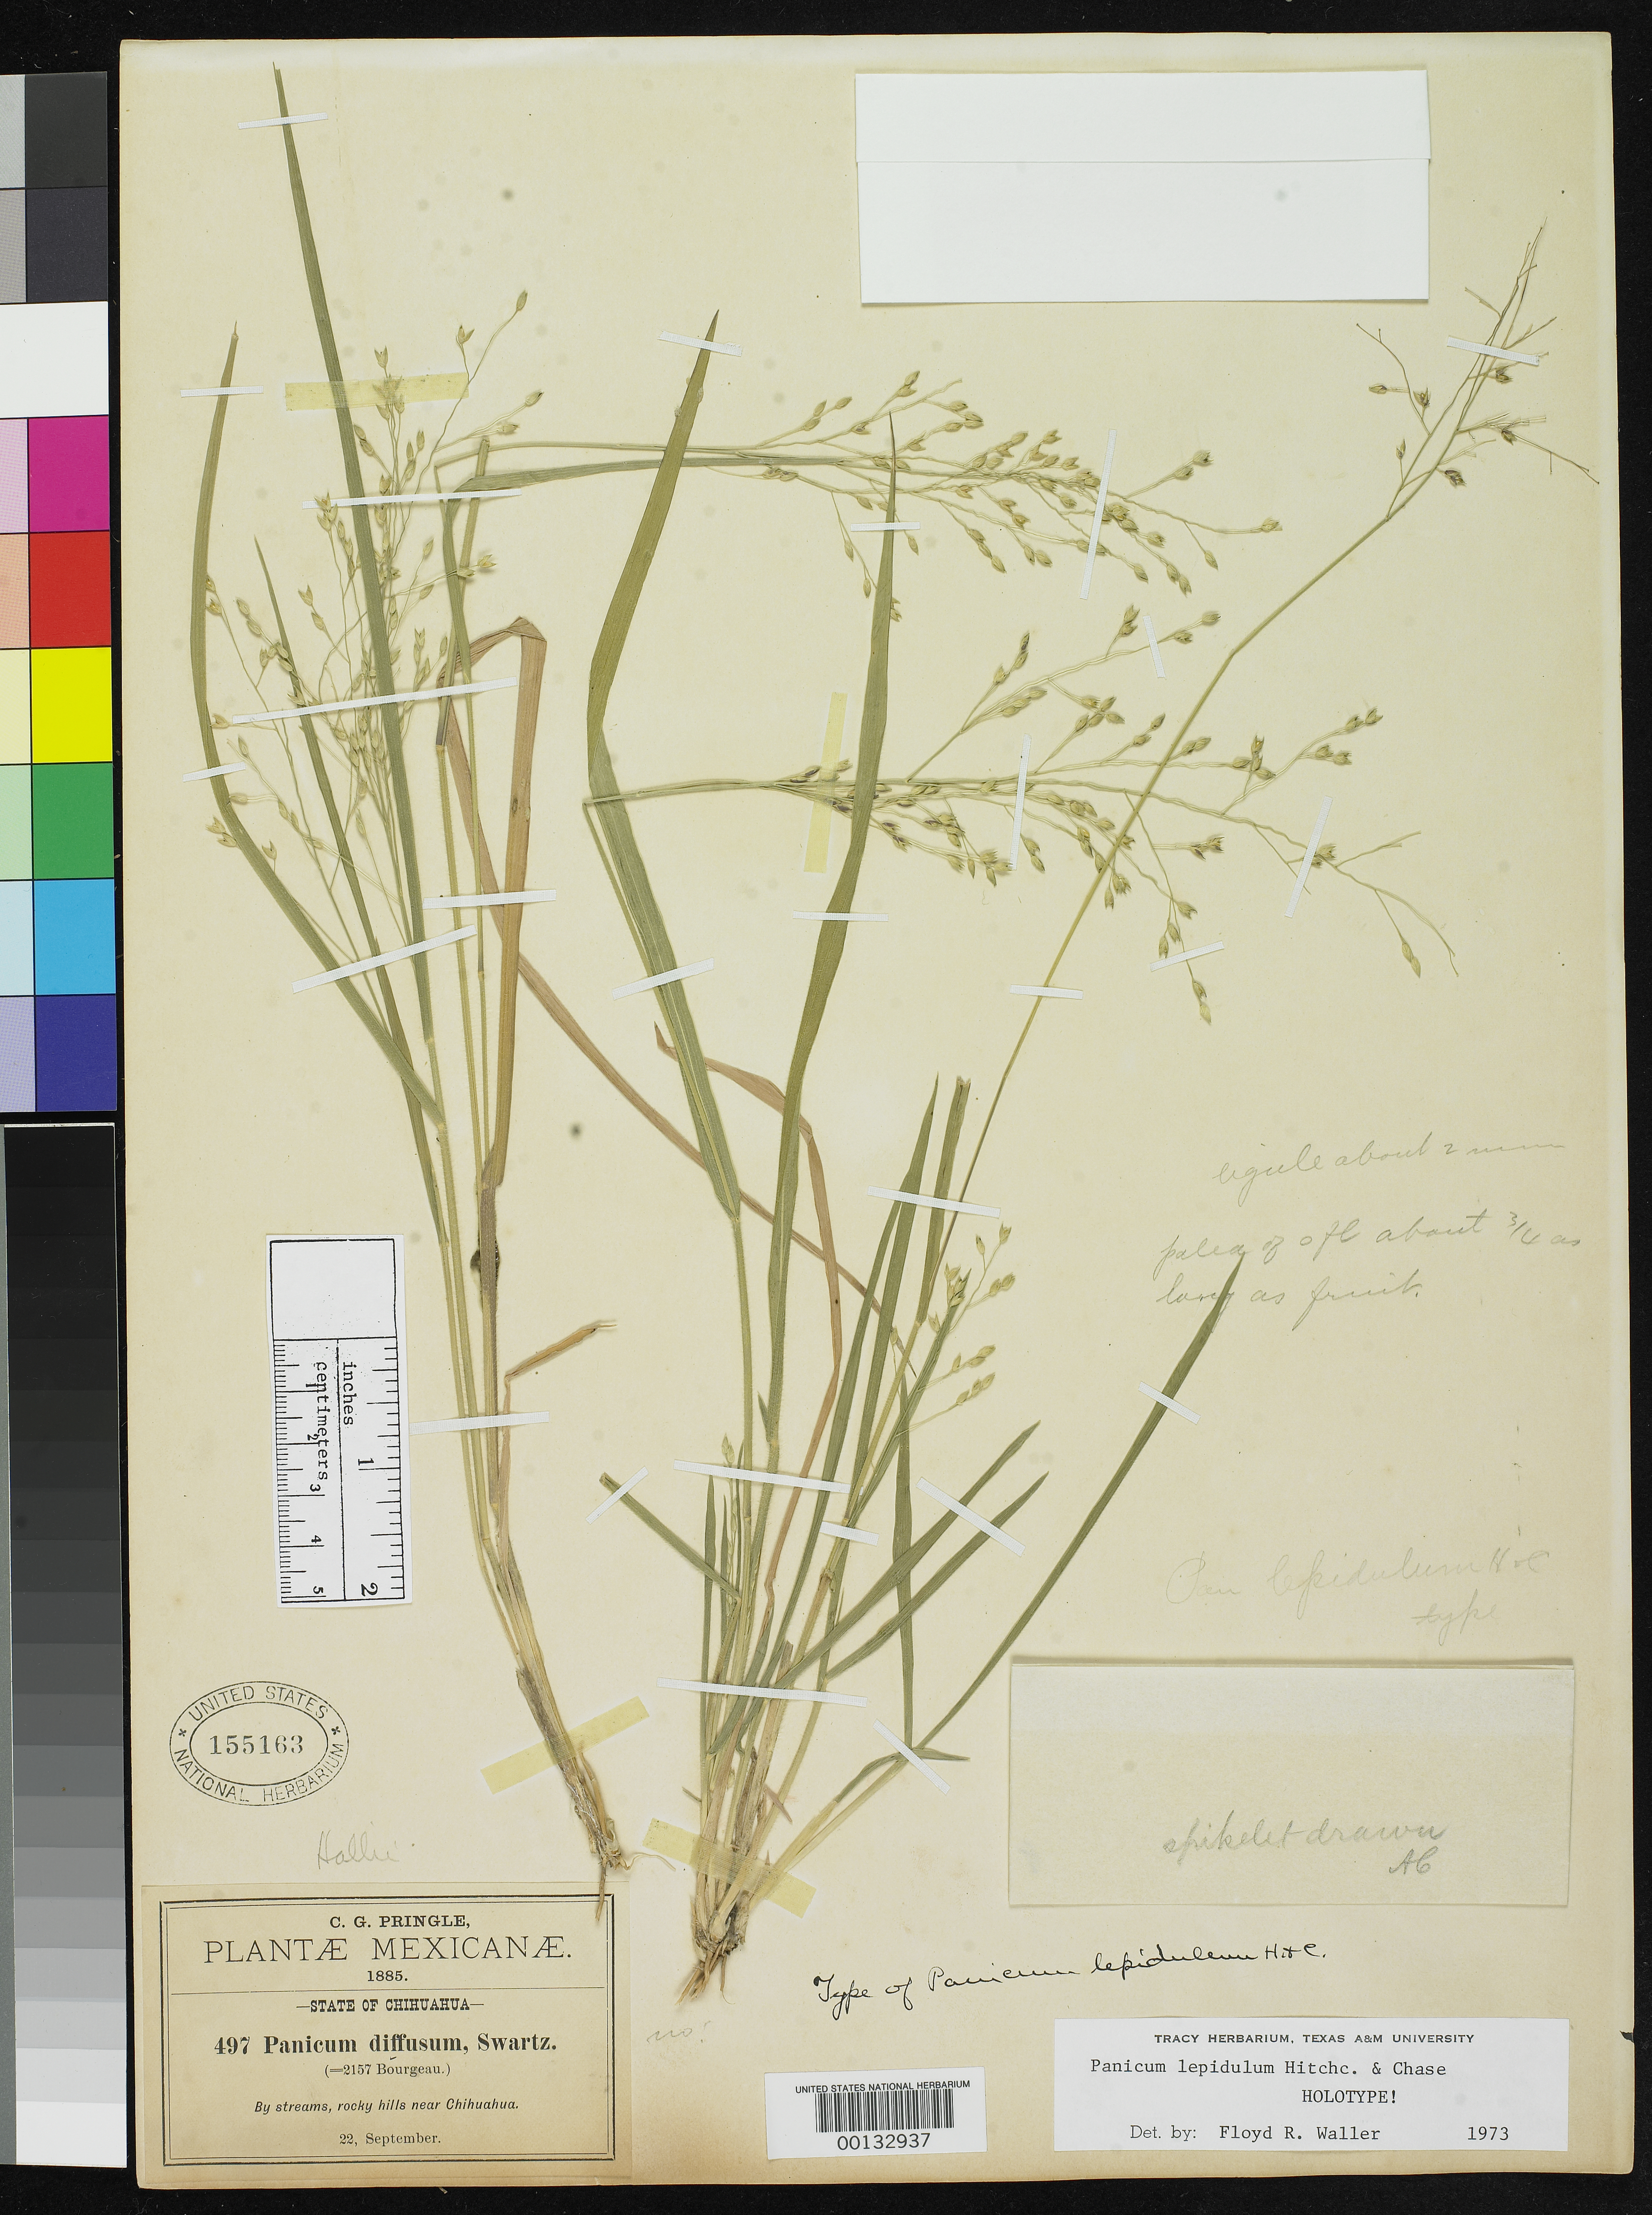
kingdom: Plantae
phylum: Tracheophyta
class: Liliopsida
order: Poales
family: Poaceae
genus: Panicum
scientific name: Panicum lepidulum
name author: Hitchc. & Chase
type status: Holotype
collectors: C. G. Pringle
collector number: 497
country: Mexico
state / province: Chihuahua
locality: Near Chihuahua.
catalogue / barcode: US 155163